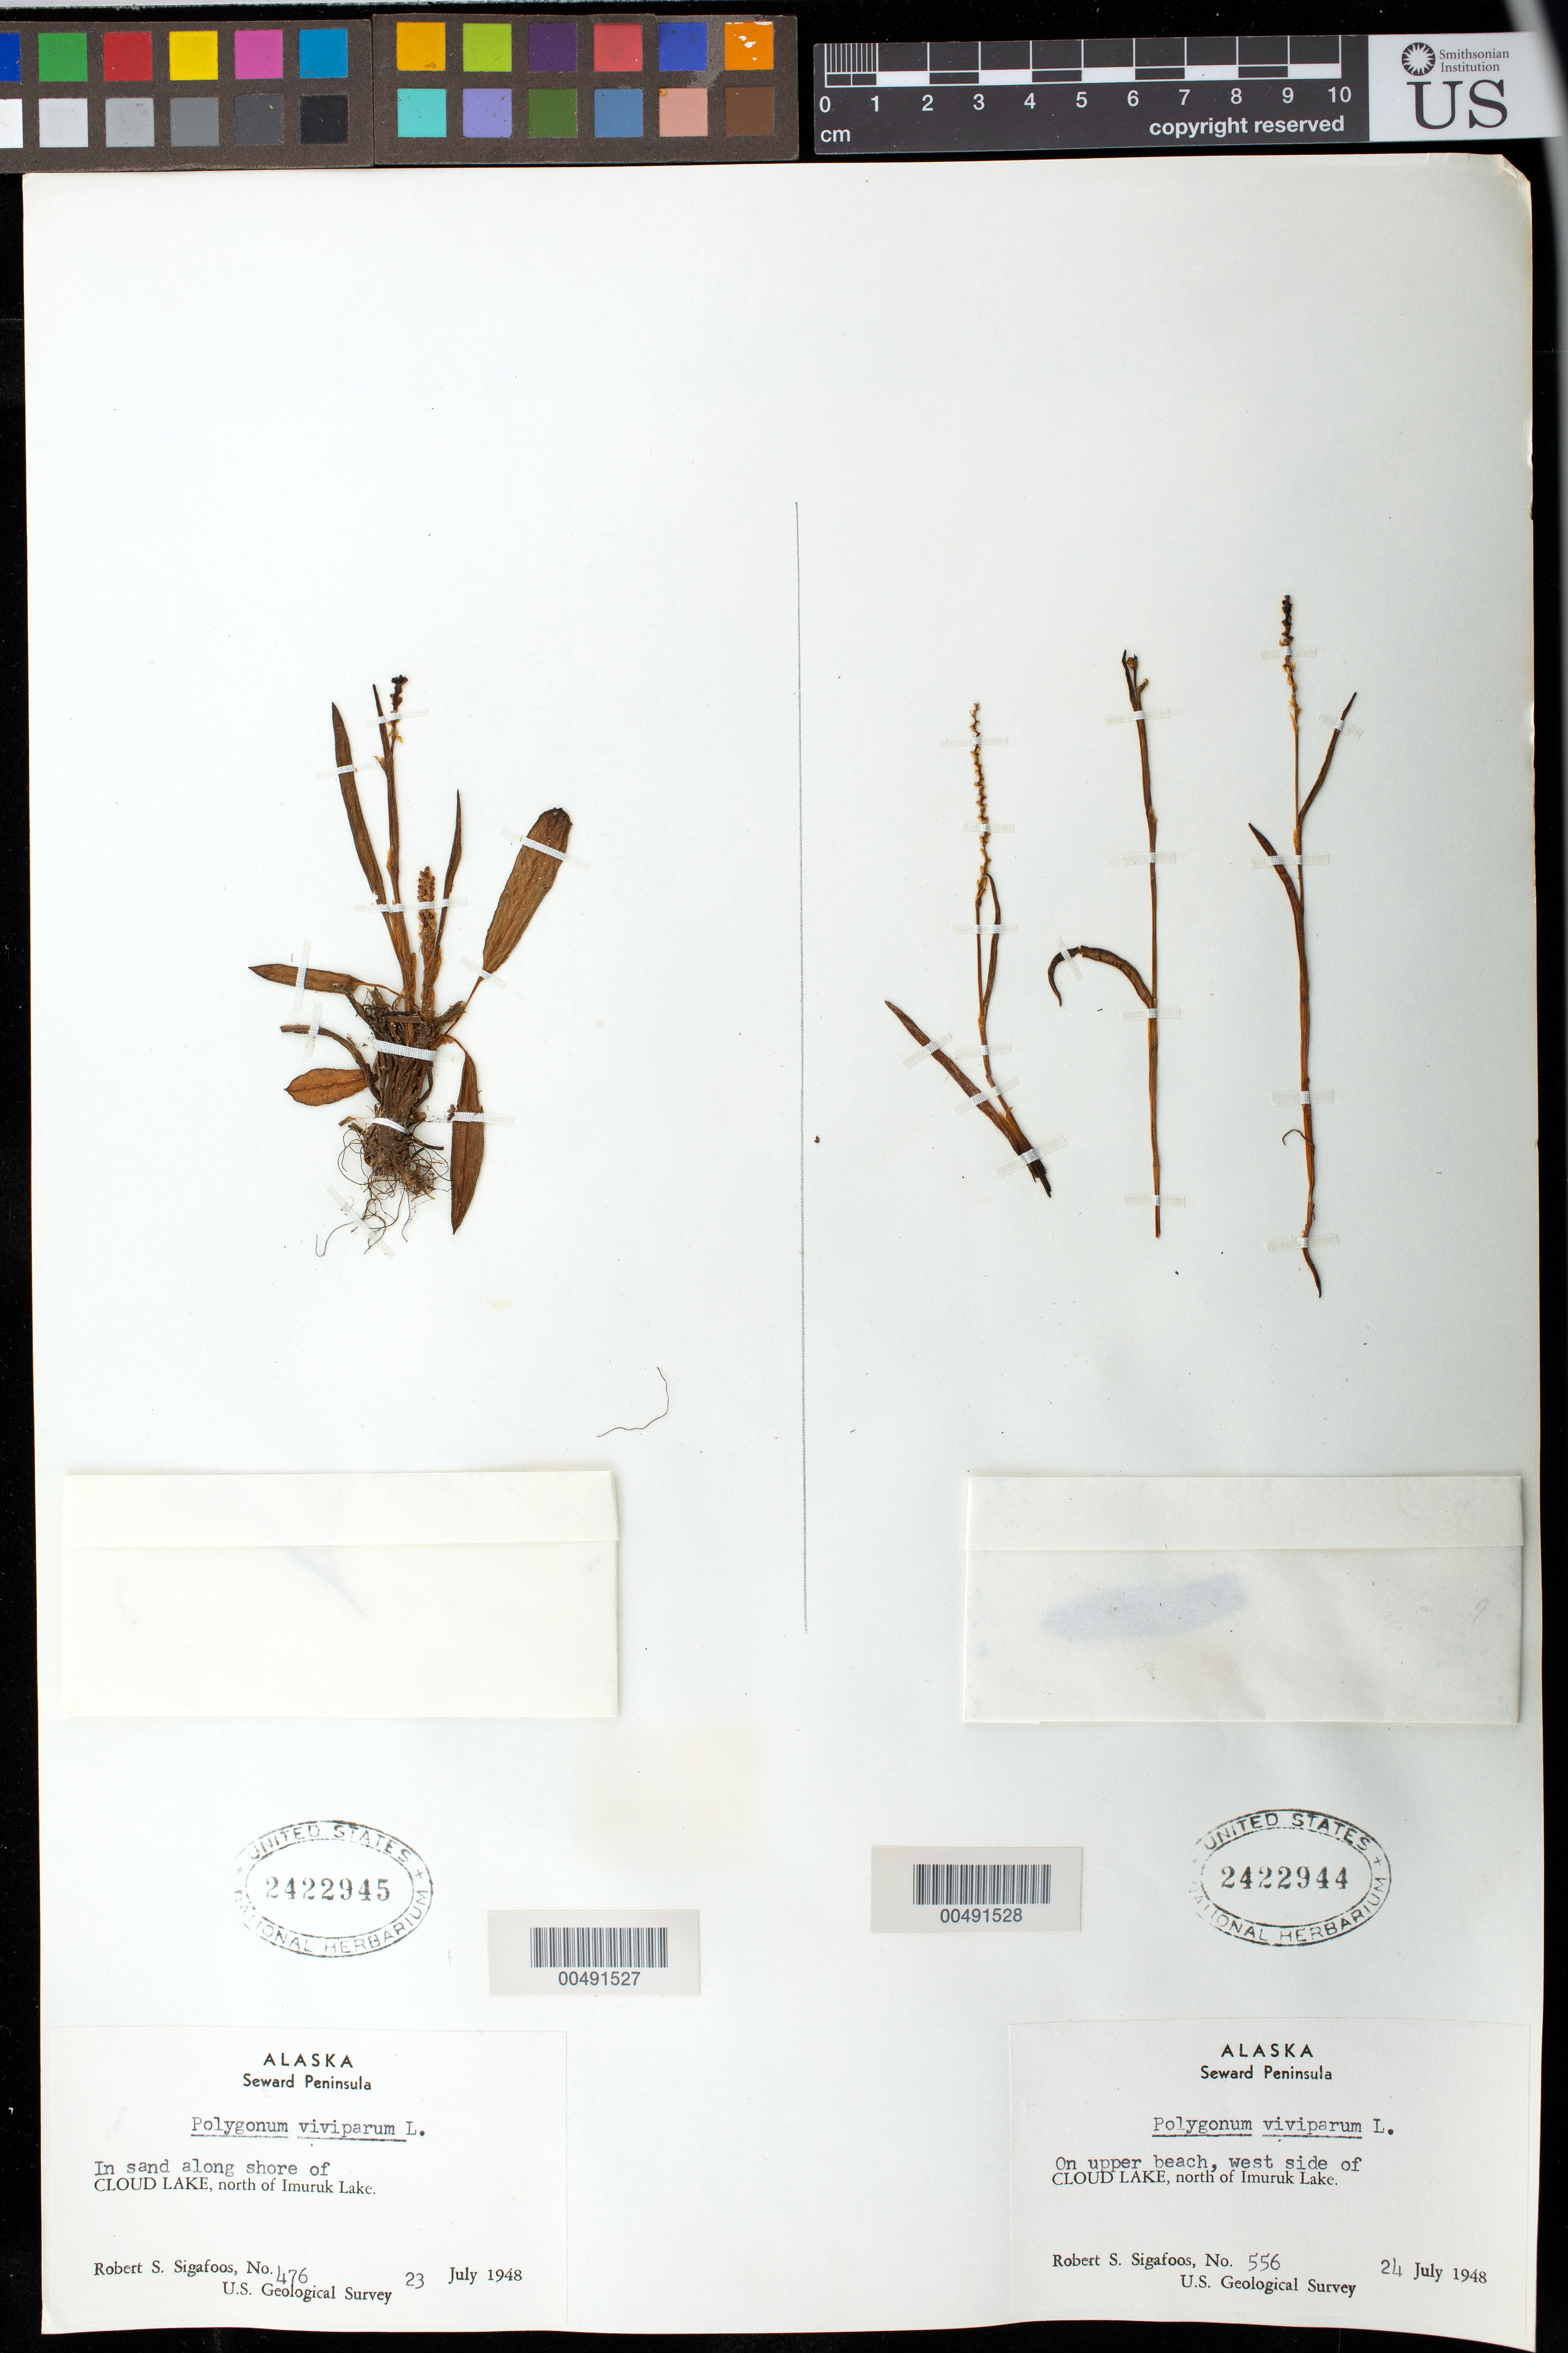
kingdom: Plantae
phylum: Tracheophyta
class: Magnoliopsida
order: Caryophyllales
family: Polygonaceae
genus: Bistorta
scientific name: Bistorta vivipara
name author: (L.) Delarbre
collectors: R. Sigafoos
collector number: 476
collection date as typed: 23 Jul 1948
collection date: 1948-07-23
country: United States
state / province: Alaska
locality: Seward Peninsula, Cloud Lake, north of Imuruk Lake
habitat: in sand along shore of lake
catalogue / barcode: US 2422945